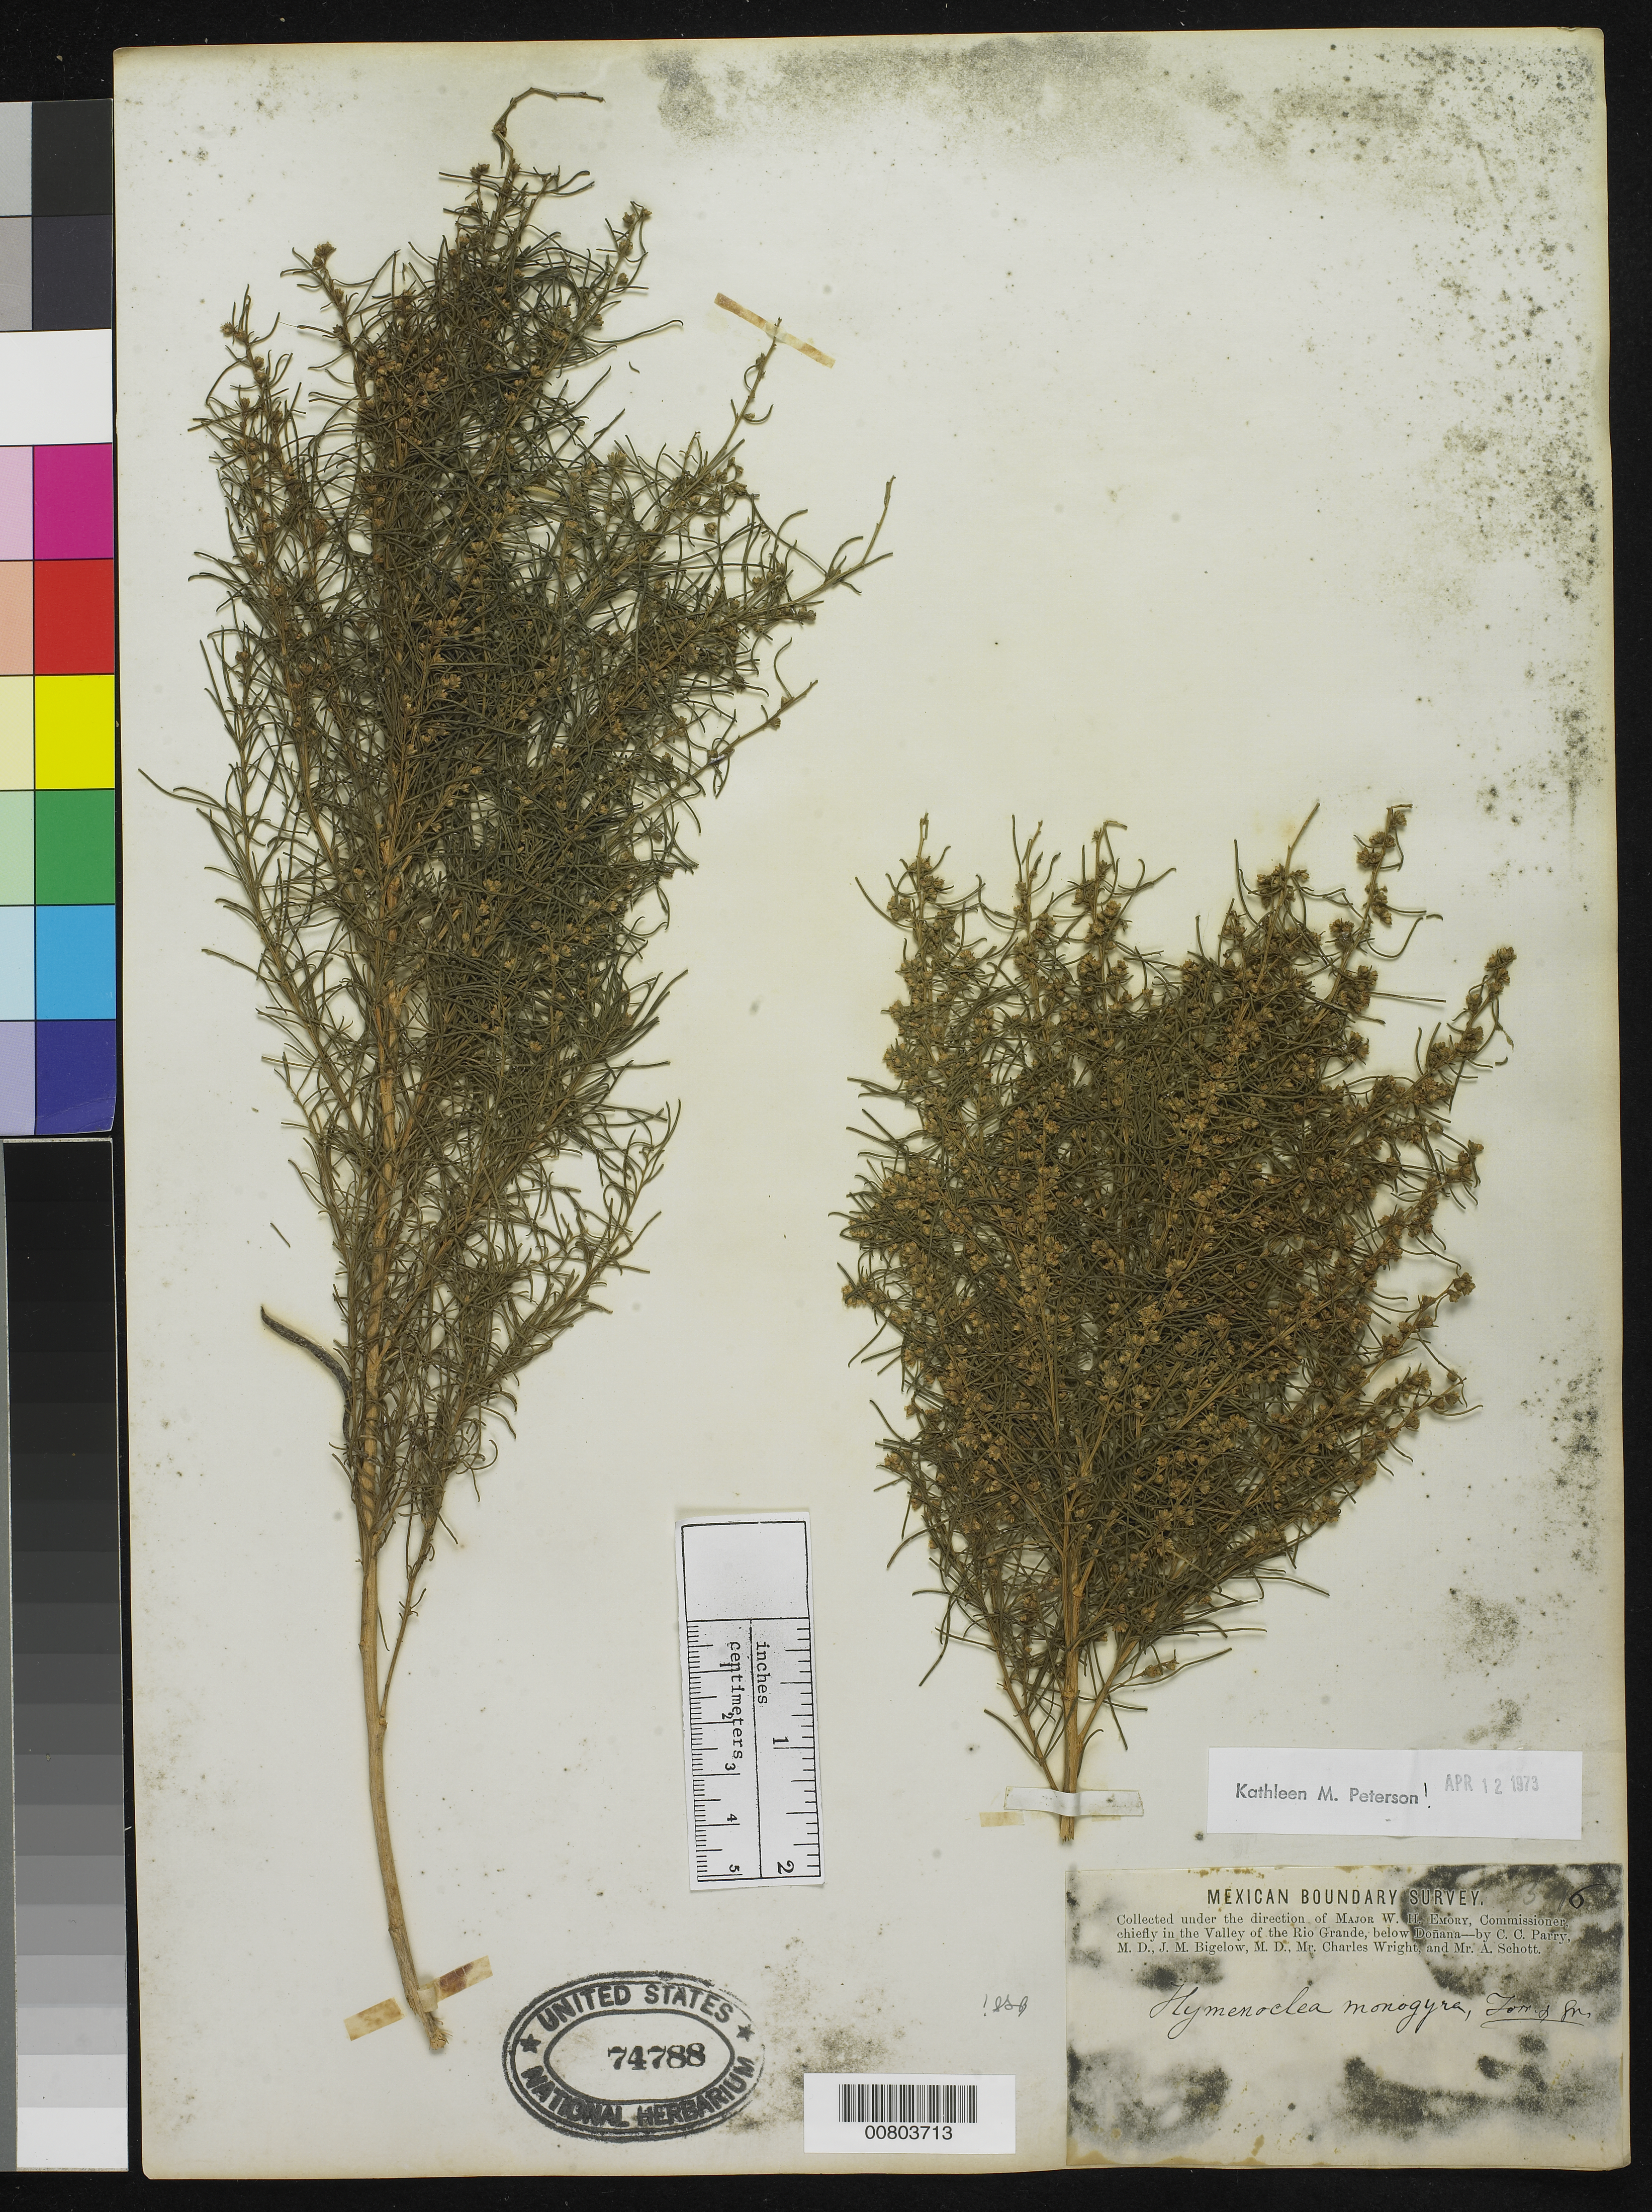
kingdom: Plantae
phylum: Tracheophyta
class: Magnoliopsida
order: Asterales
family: Asteraceae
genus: Hymenoclea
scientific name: Hymenoclea monogyra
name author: Torr. & A. Gray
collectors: C. C. Parry, J. M. Bigelow, C. Wright & A. C. V. Schott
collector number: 346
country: United States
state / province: New Mexico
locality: Valley of the Rio Grande, below Doñana, New Mexico.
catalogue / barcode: US 74788